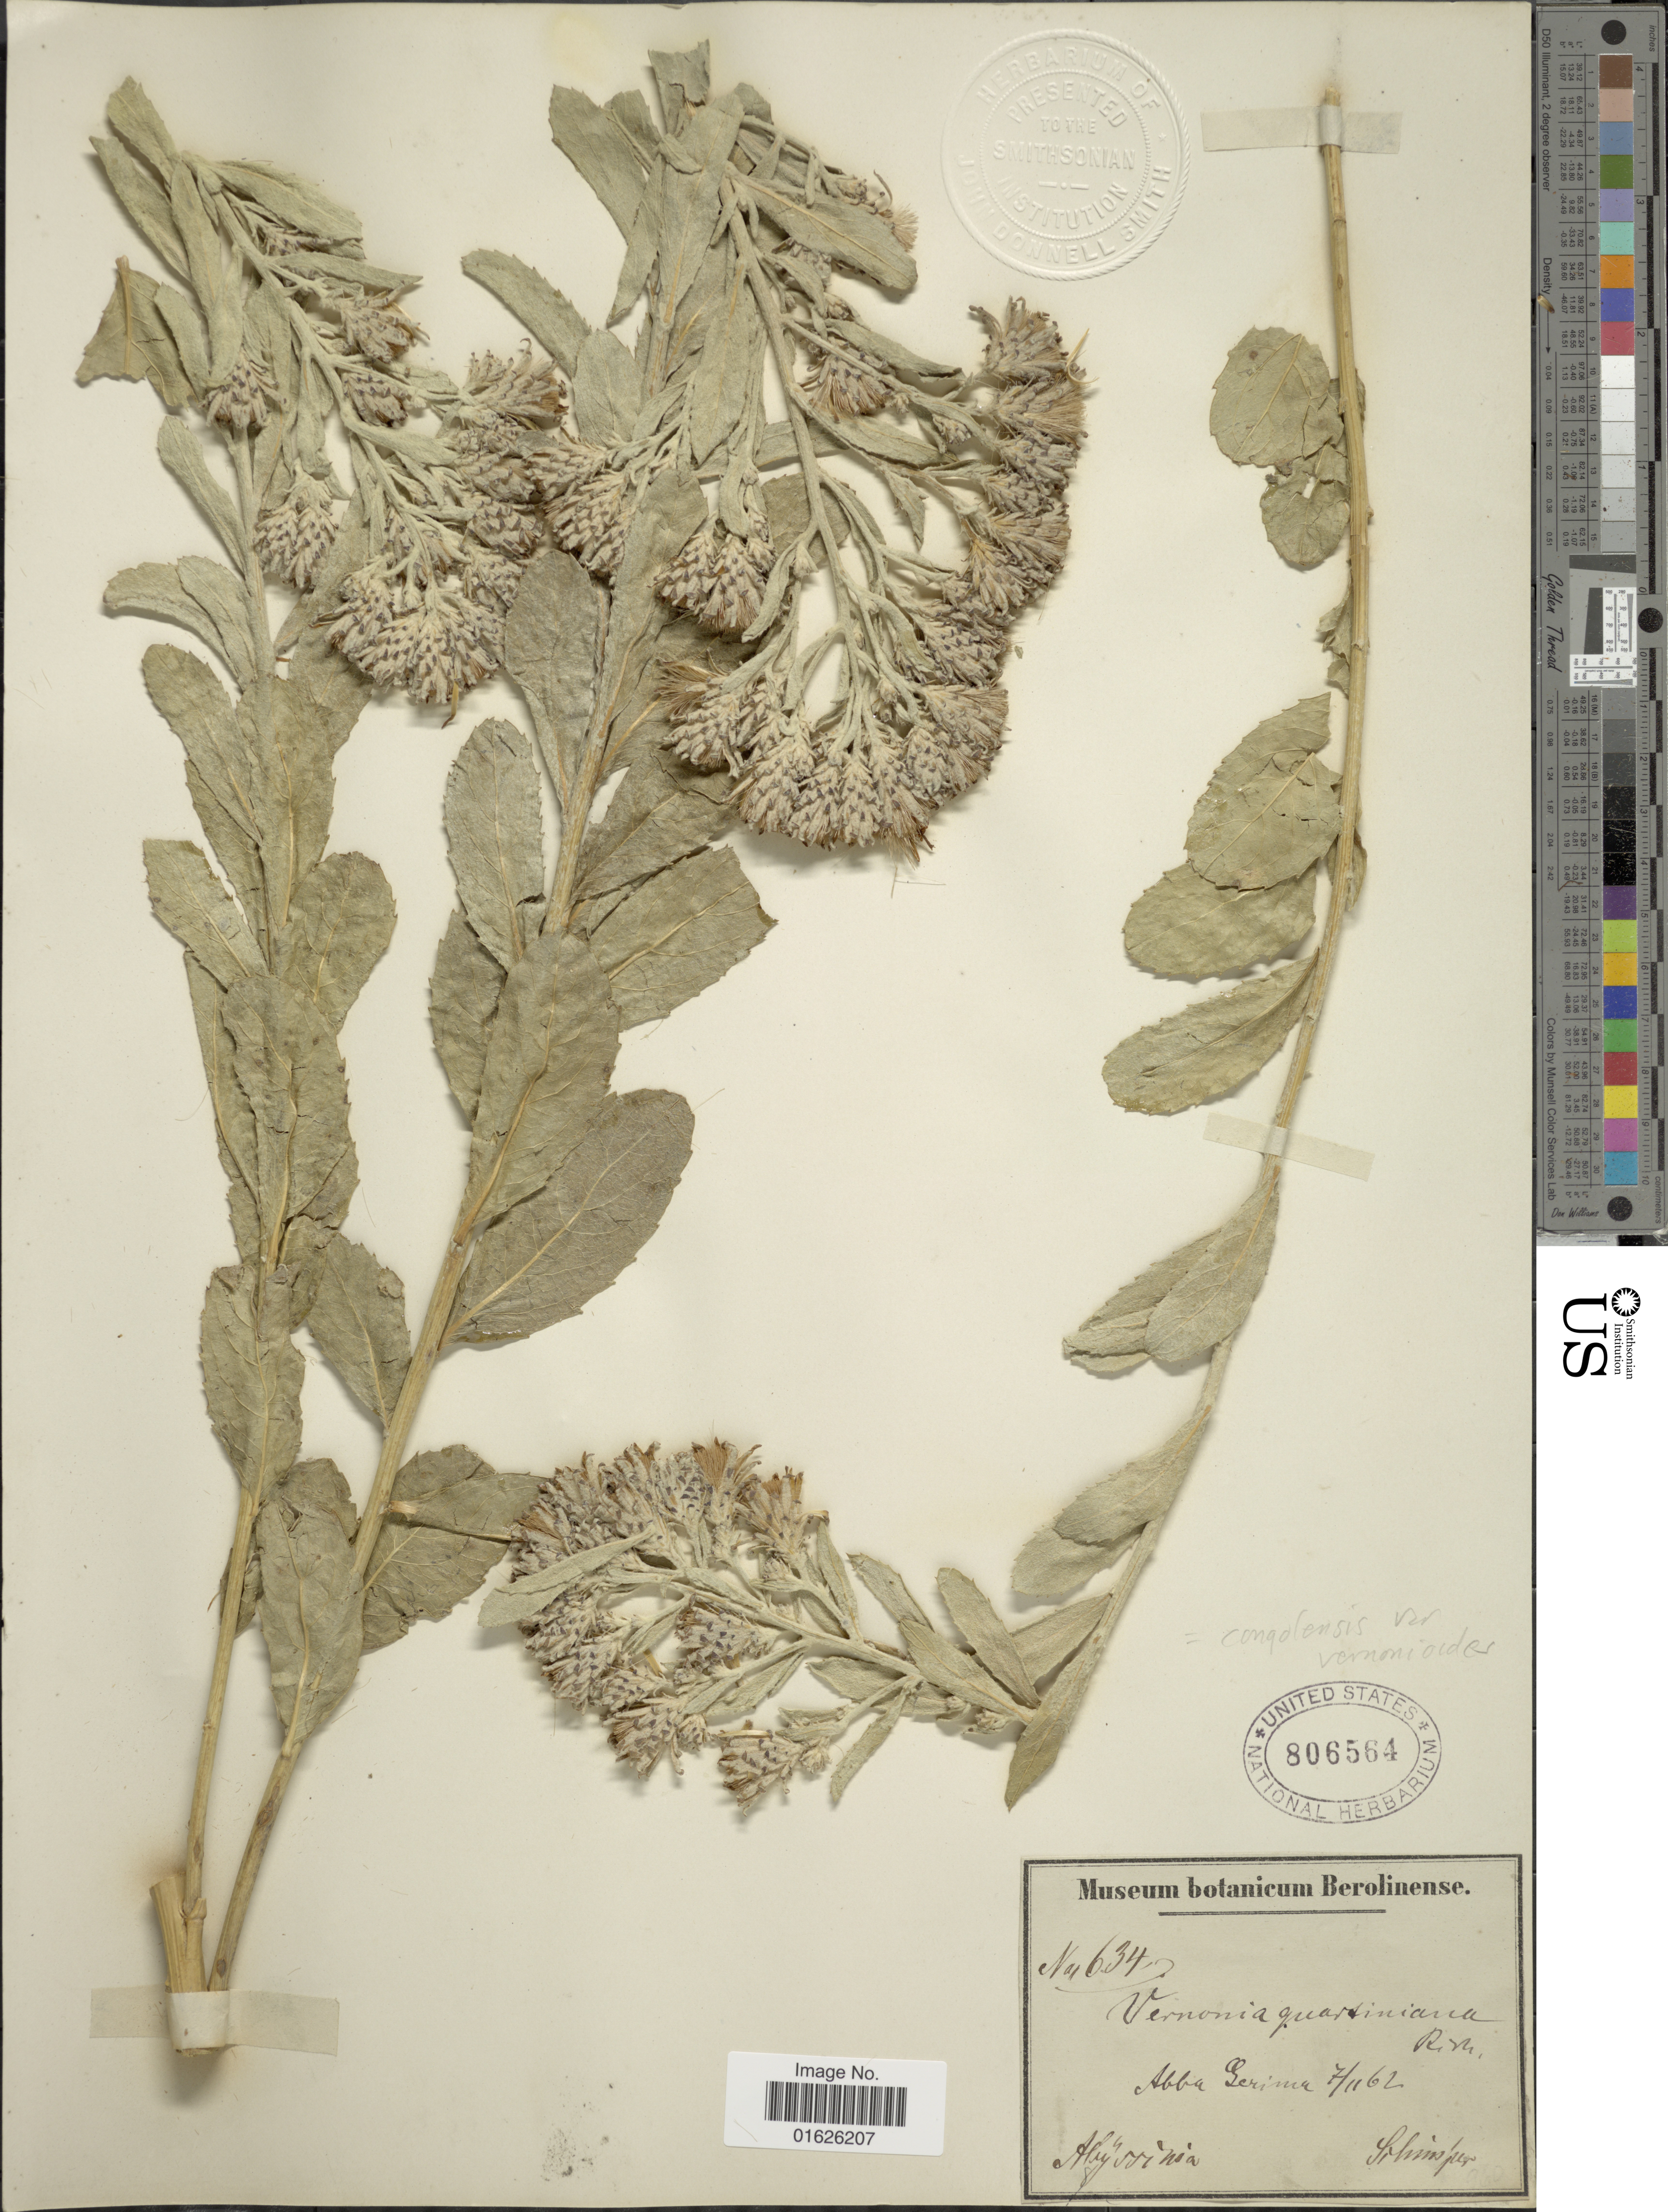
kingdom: Plantae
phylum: Tracheophyta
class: Magnoliopsida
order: Asterales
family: Asteraceae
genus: Linzia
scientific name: Linzia vernonioides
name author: Sch. Bip. ex Walp.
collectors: -. Schimper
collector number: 634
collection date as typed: Transcribed d/m/y: 7/11/62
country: Eritrea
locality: Abba Serima, Abyssinia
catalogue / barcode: US 806564